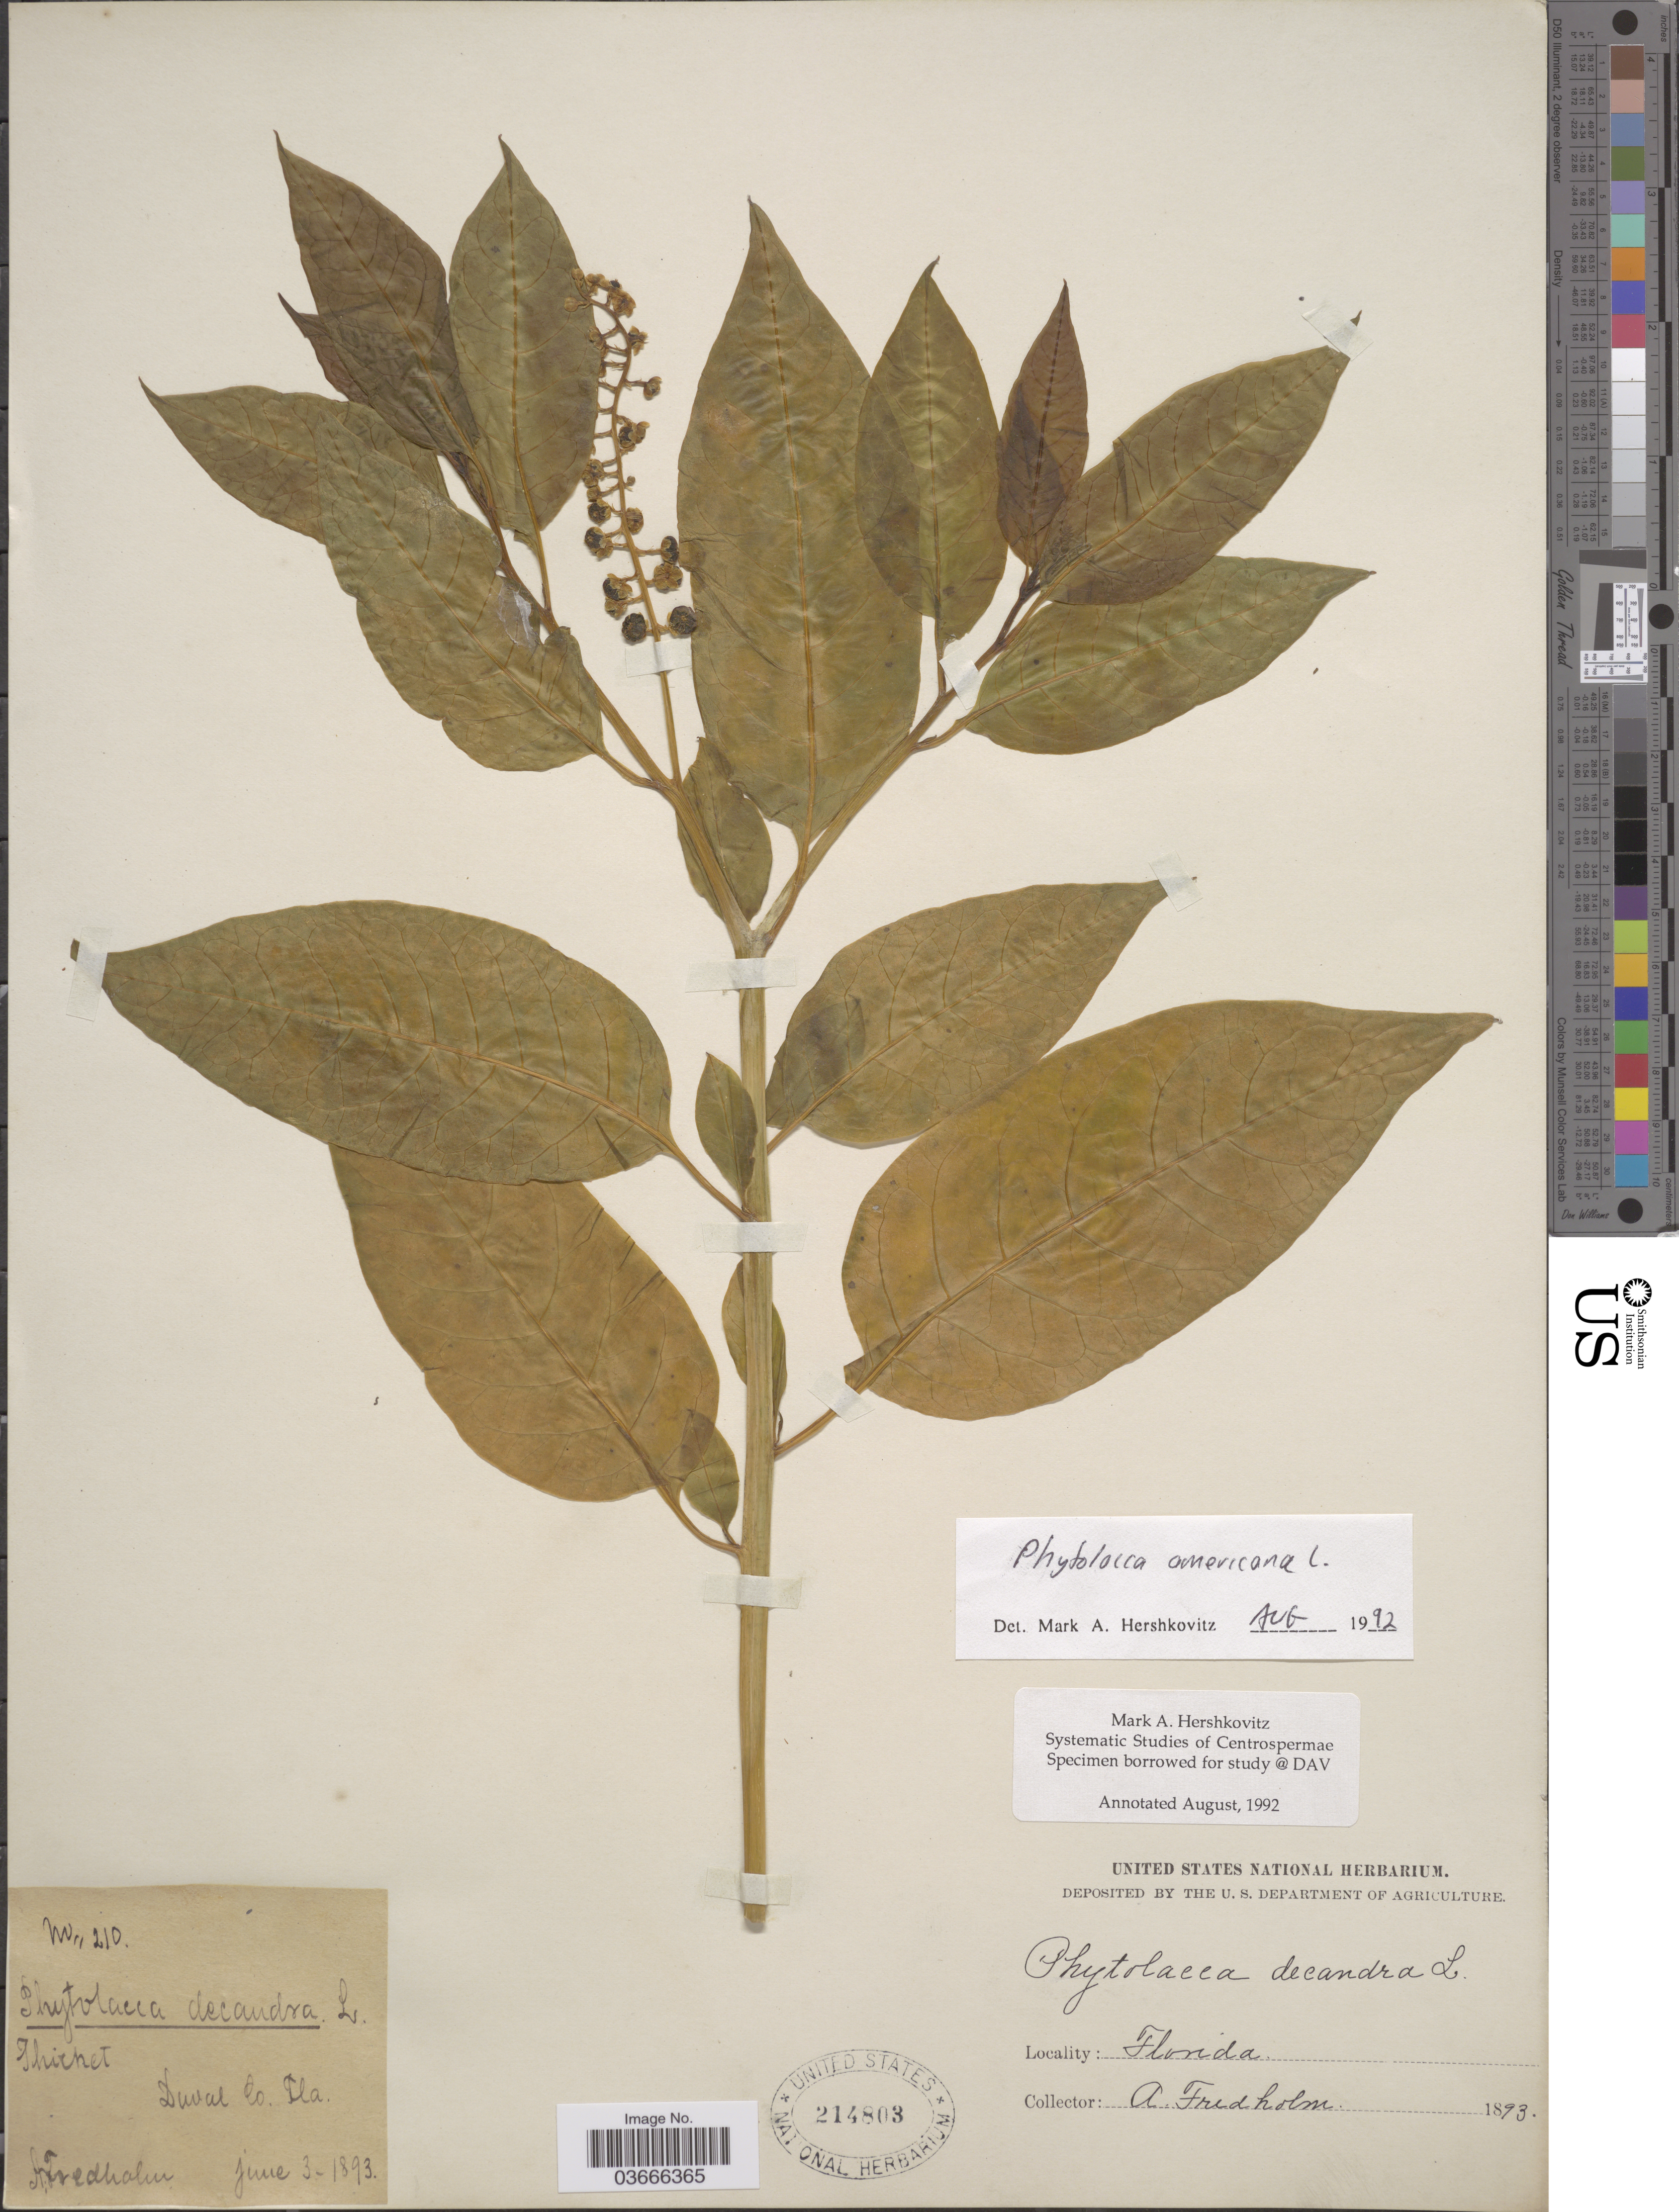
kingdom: Plantae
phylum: Tracheophyta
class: Magnoliopsida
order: Caryophyllales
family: Phytolaccaceae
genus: Phytolacca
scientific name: Phytolacca americana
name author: L.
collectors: A. Fredholm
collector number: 210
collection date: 1893-06-03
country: United States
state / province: Florida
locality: Duval Co.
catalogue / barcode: US 214803